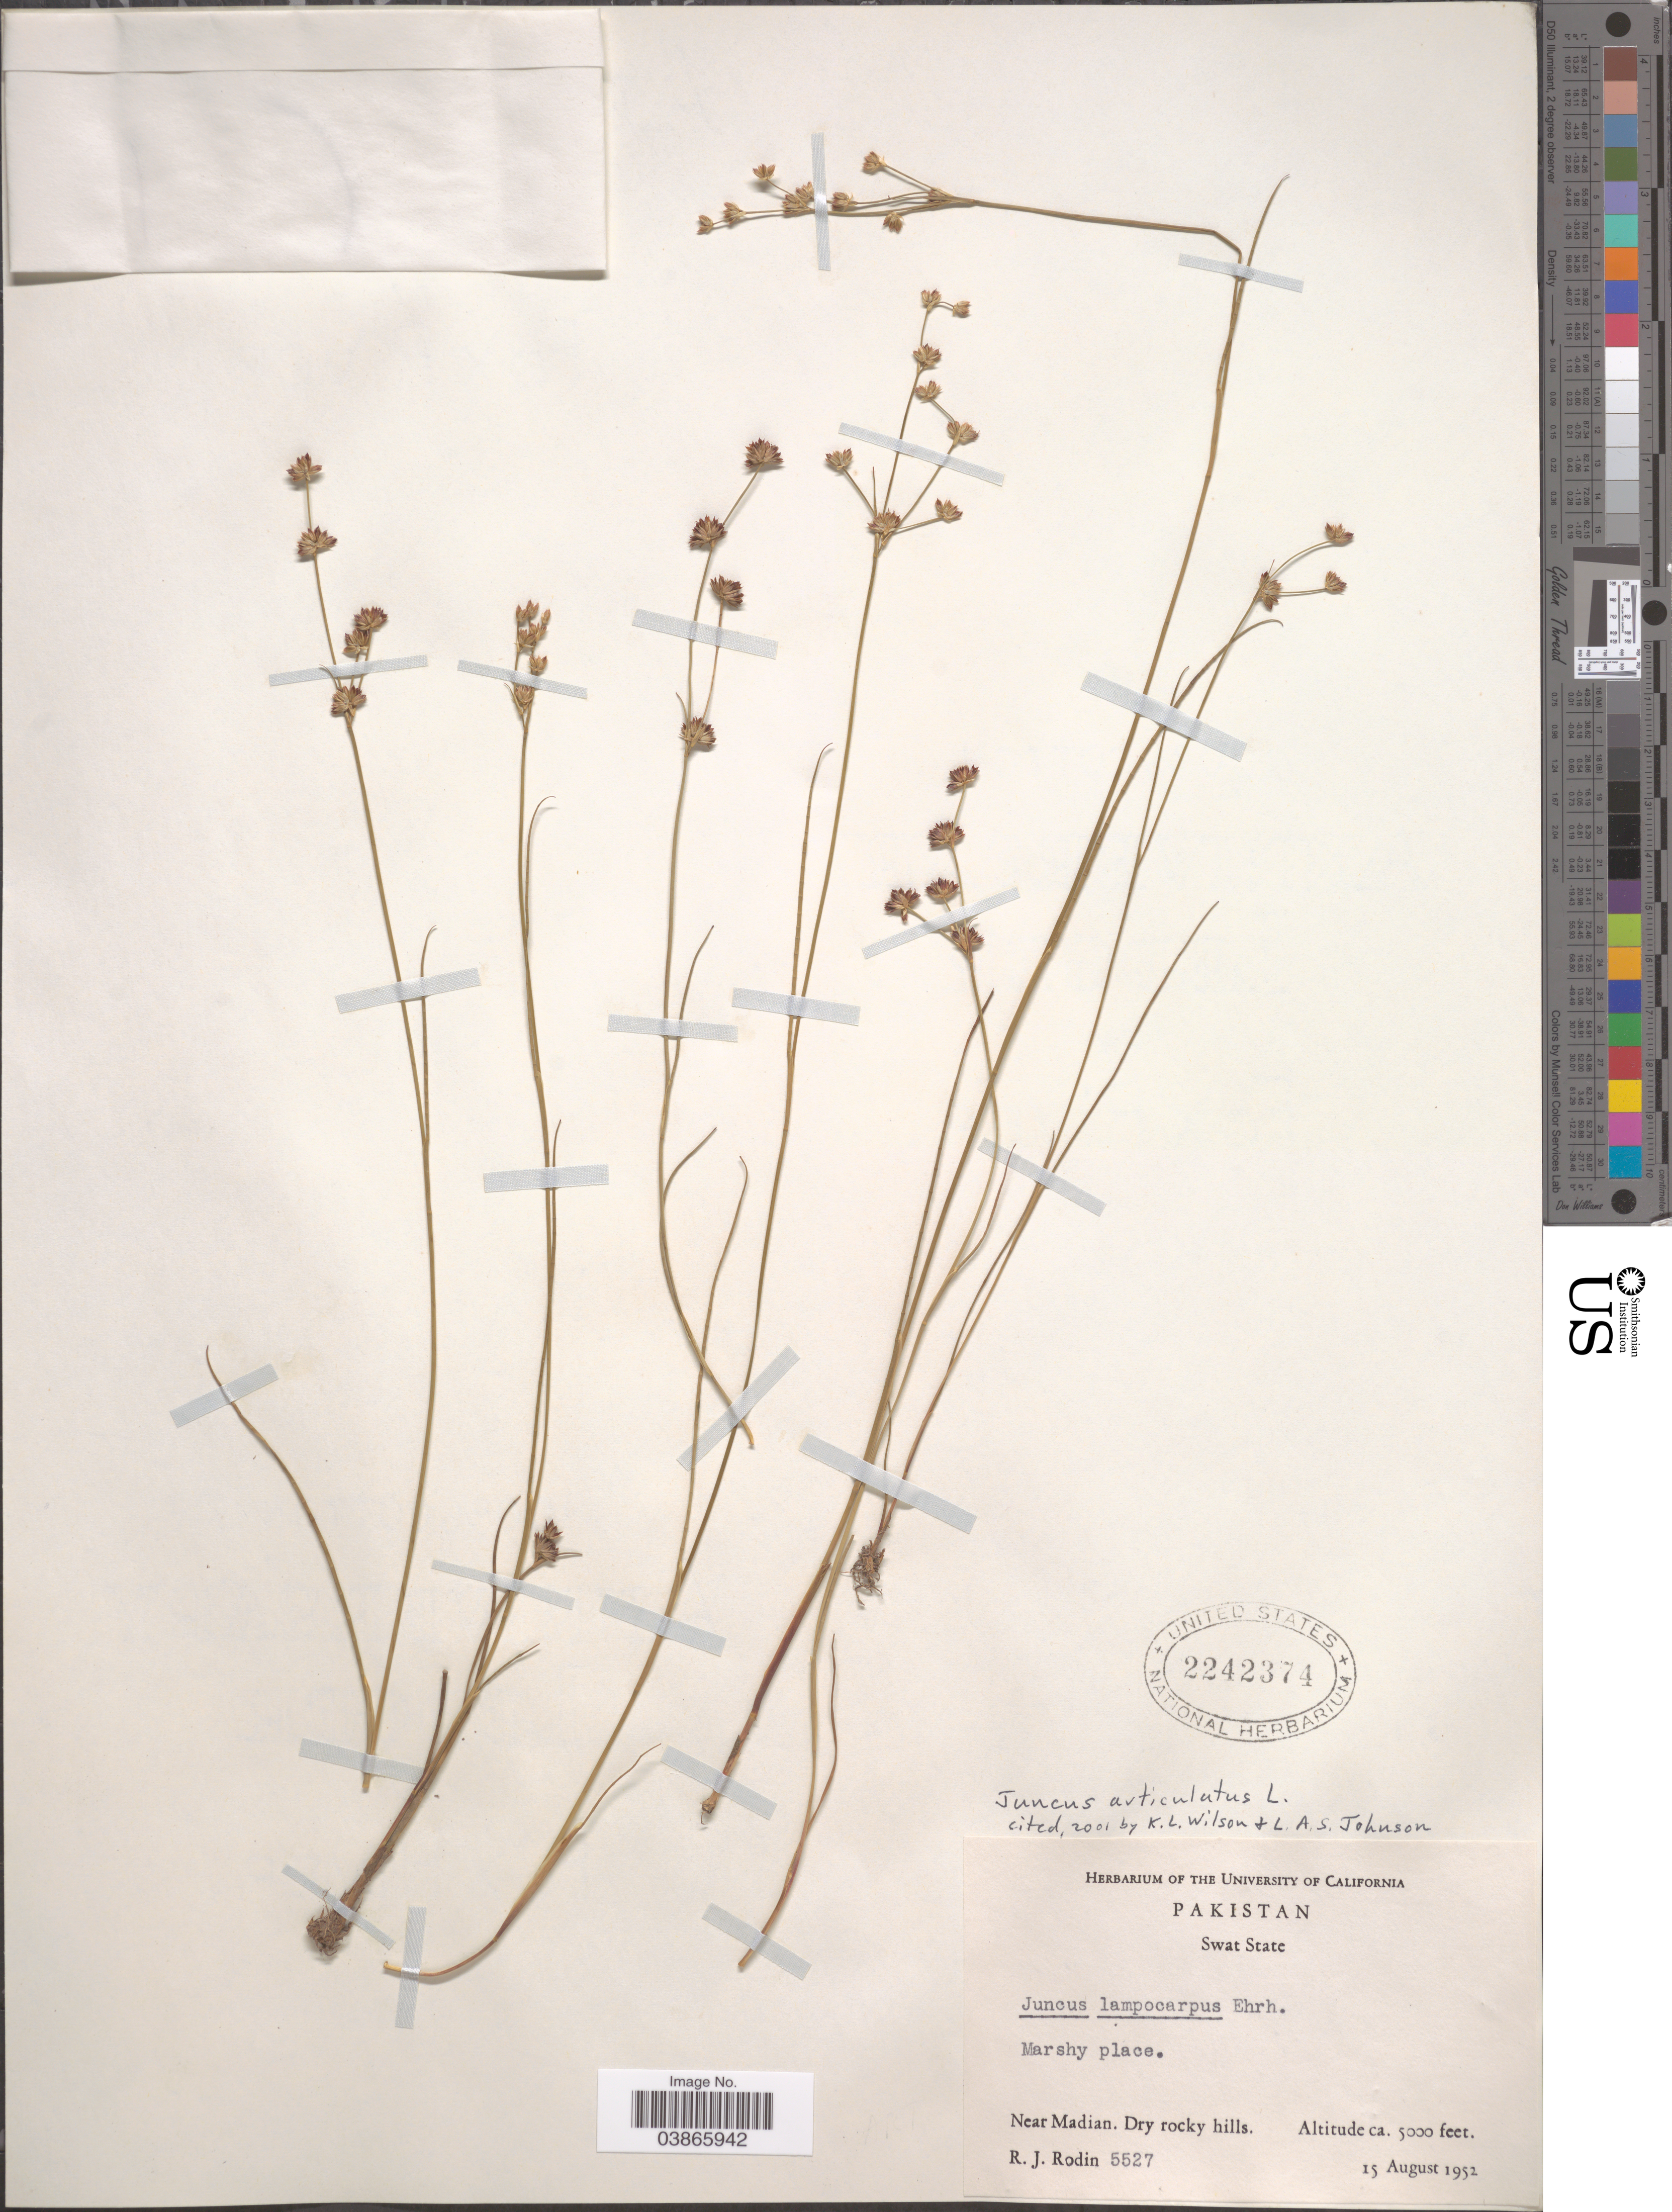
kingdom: Plantae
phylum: Tracheophyta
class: Liliopsida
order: Poales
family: Juncaceae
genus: Juncus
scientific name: Juncus articulatus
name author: L.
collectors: R. J. Rodin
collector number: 5527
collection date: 1952-08-15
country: Pakistan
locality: Swat State. Marshy place. Near Madian. Dry rocky hills.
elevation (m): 1524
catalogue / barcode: US 2242374